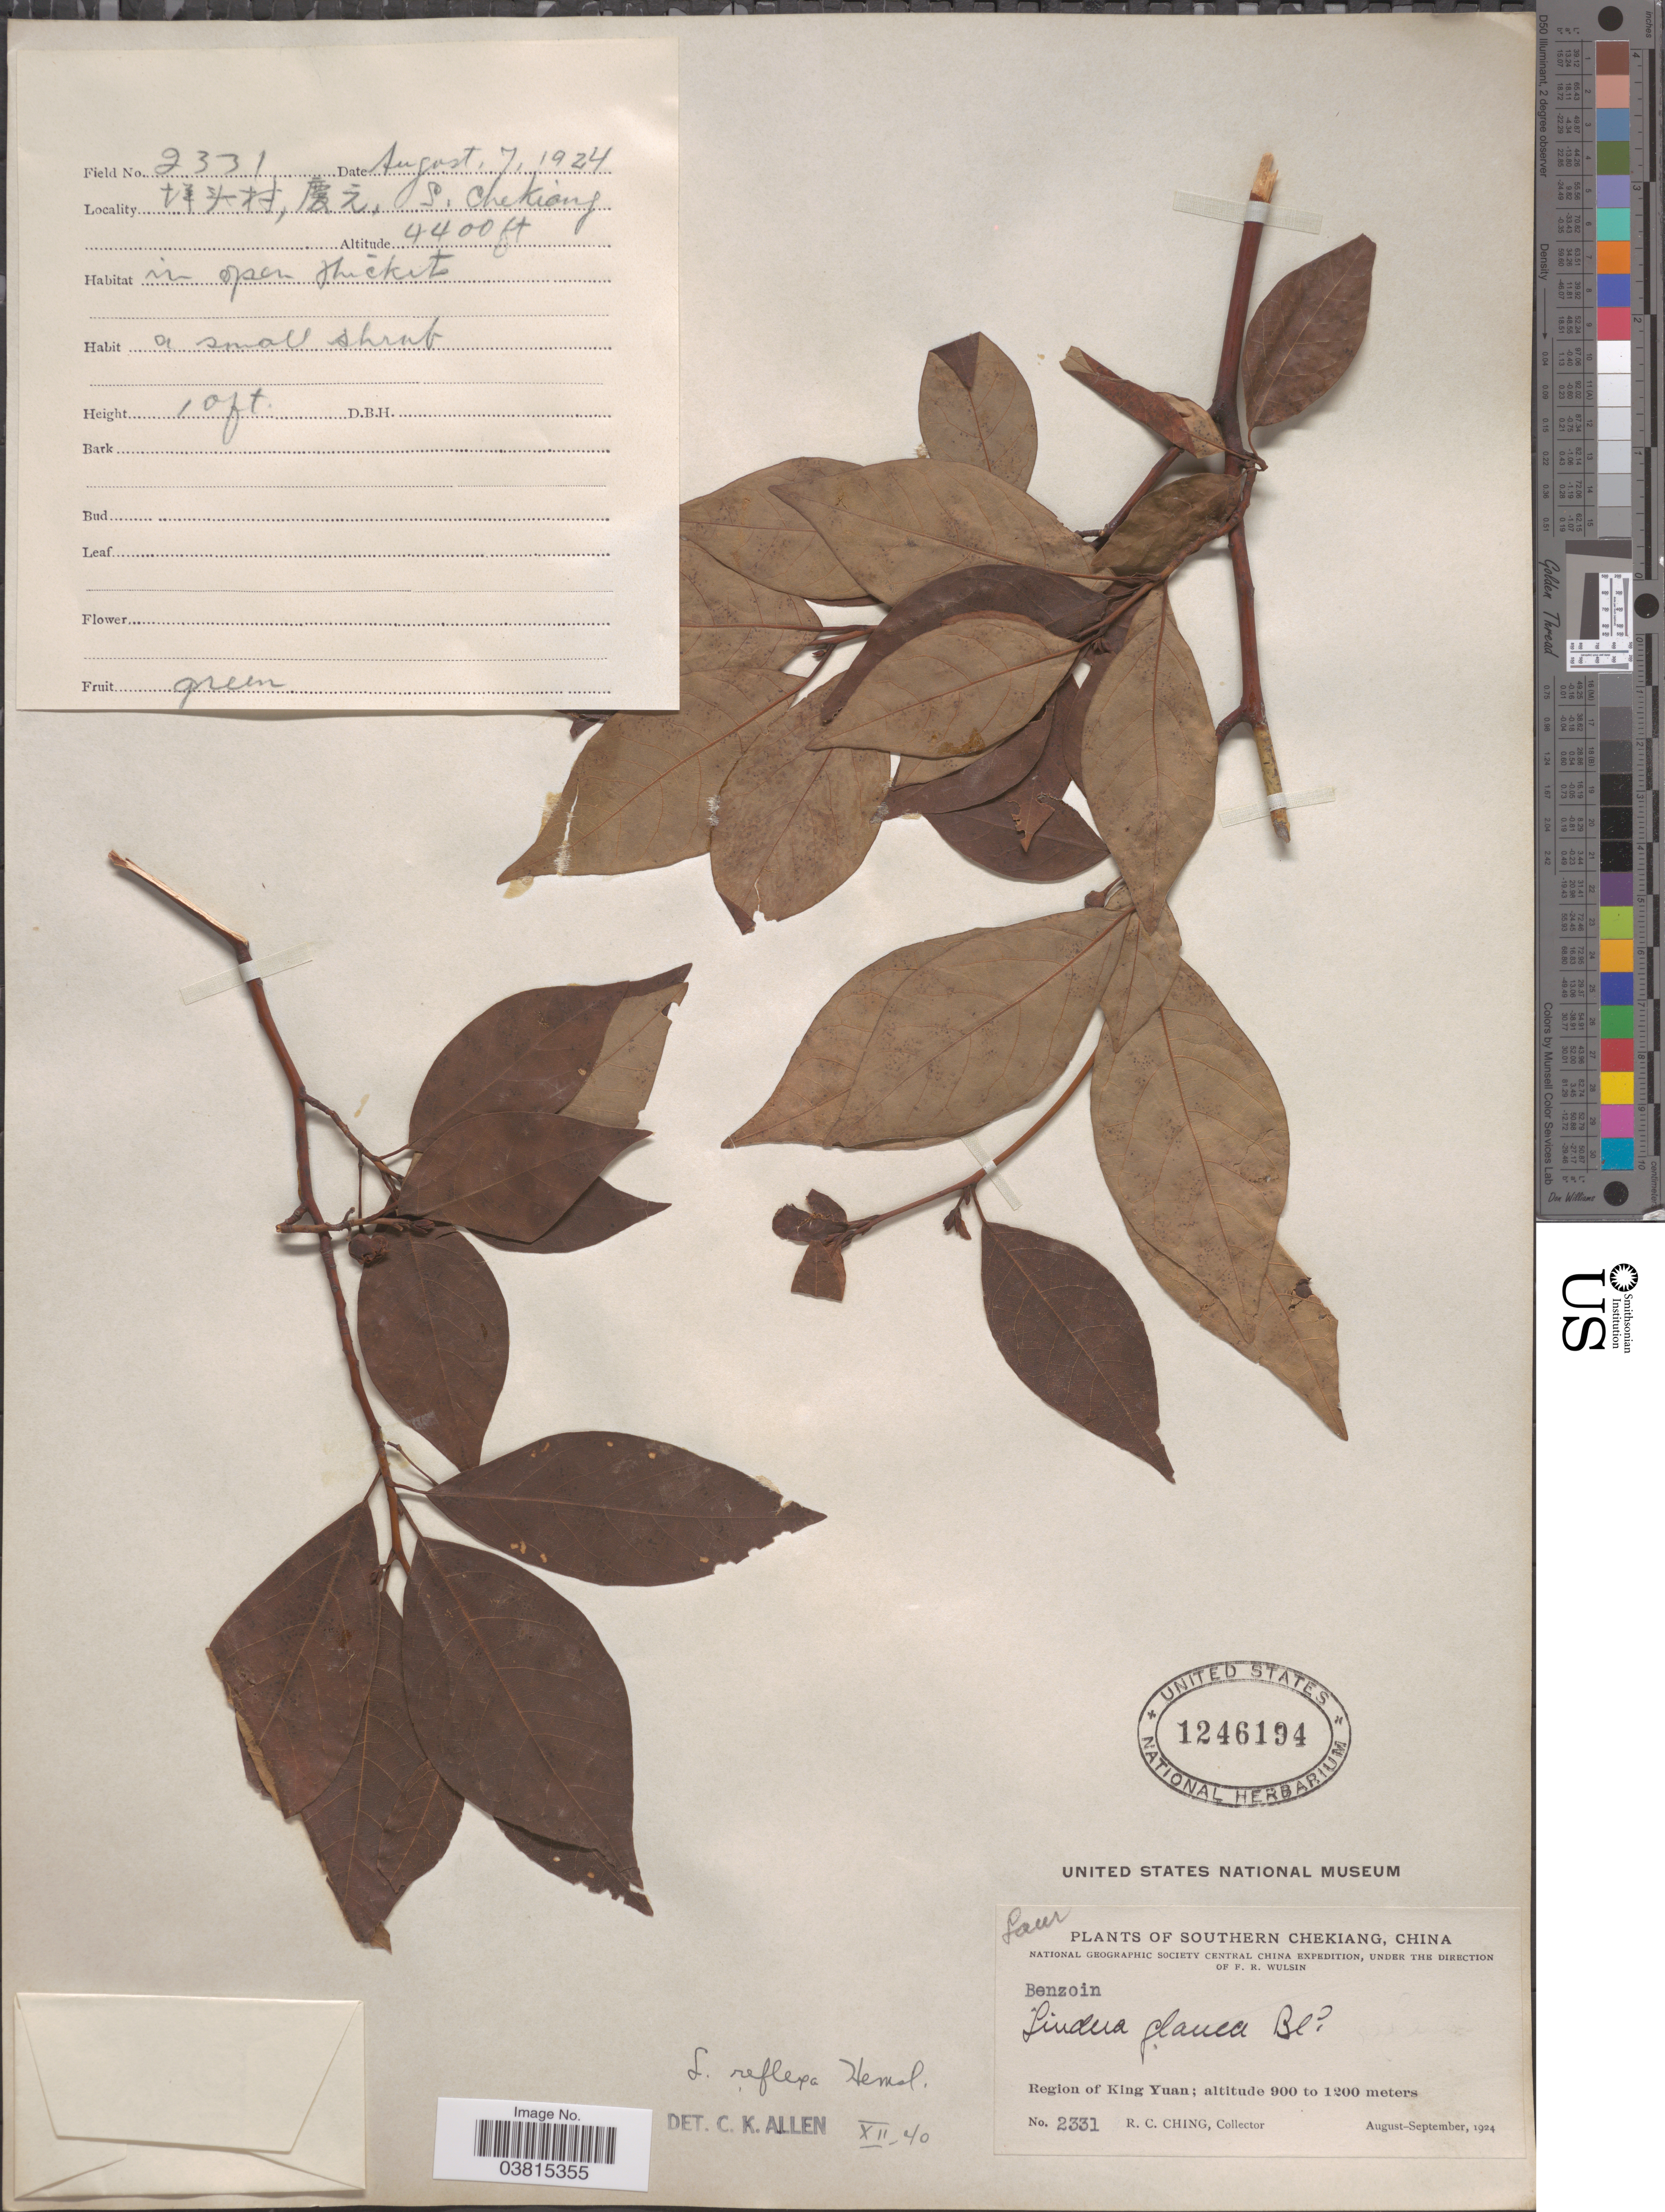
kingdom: Plantae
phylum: Tracheophyta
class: Magnoliopsida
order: Laurales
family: Lauraceae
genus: Lindera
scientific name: Lindera reflexa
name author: Hemsl.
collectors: R. C. Ching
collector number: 2331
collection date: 1924-08-07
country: China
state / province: Zhejiang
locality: Southern Chekiang. Region of King Yuan. X, S. Chekiang. In open thickets.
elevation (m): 1341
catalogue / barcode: US 1246194